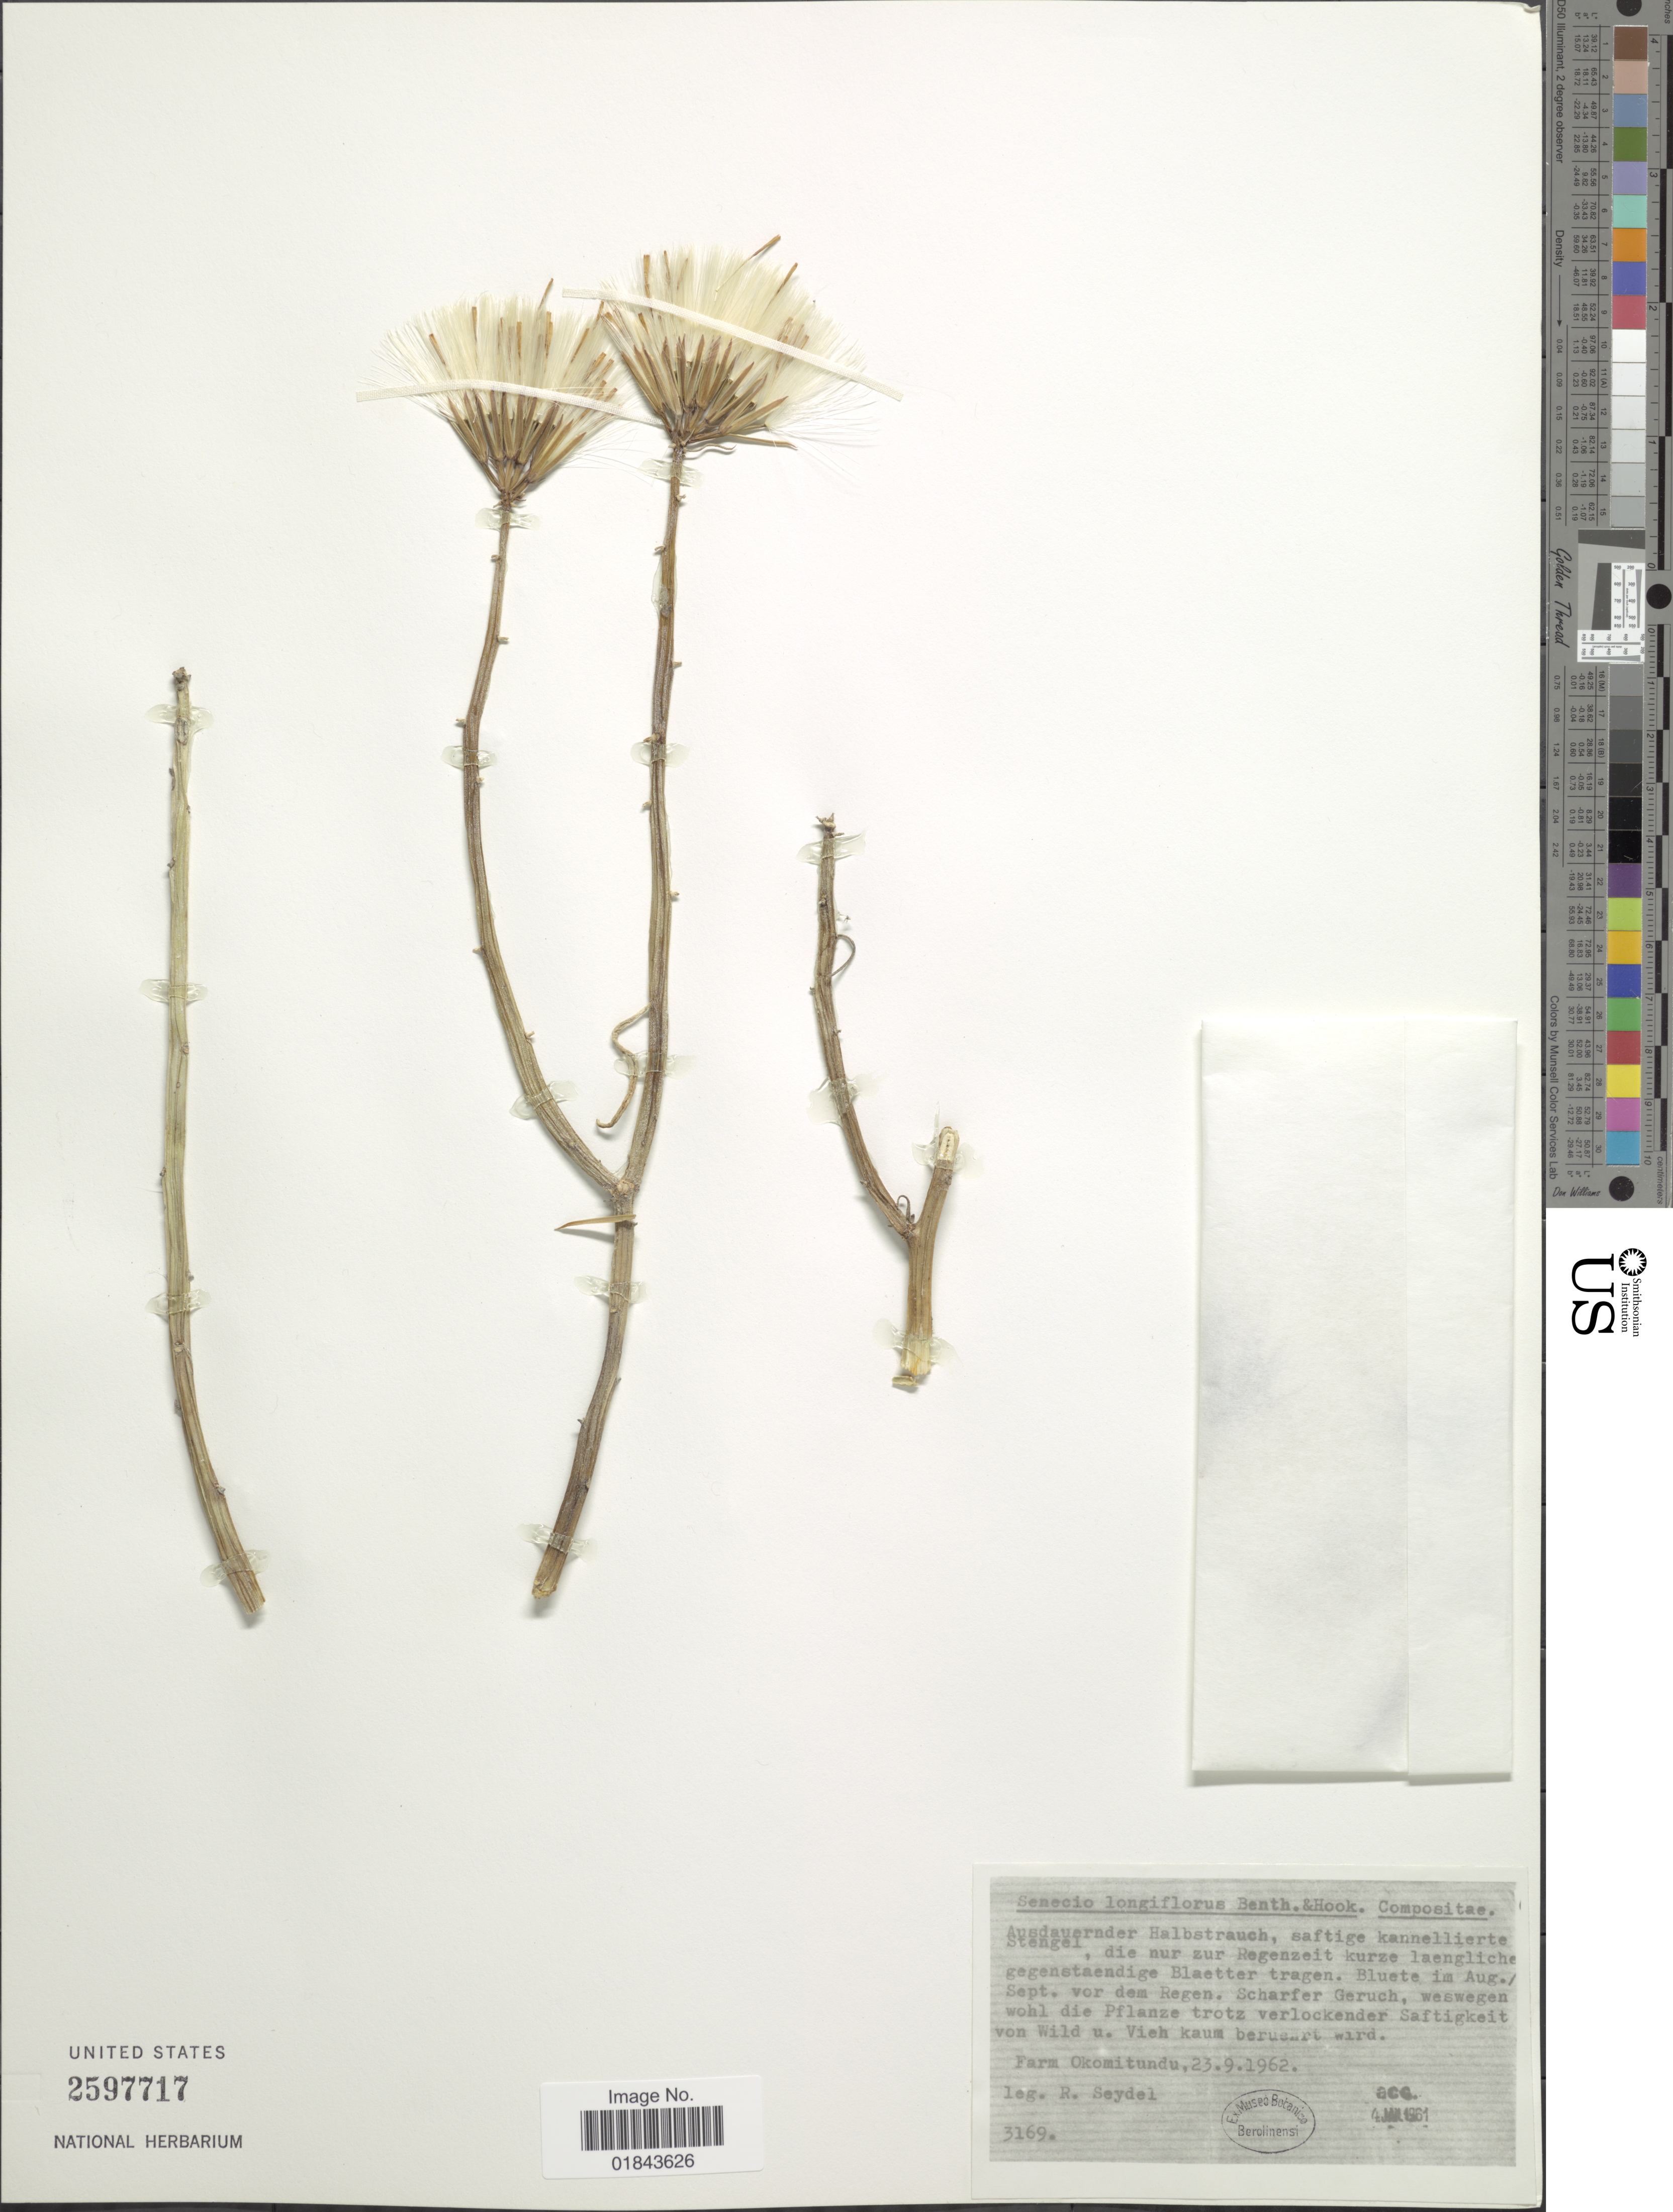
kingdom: Plantae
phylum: Tracheophyta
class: Magnoliopsida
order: Asterales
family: Asteraceae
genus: Kleinia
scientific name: Kleinia longiflora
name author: DC.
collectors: R. Seydel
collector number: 3169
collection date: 1962-09-23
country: Namibia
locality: Farm Okomitundu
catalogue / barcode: US 2597717